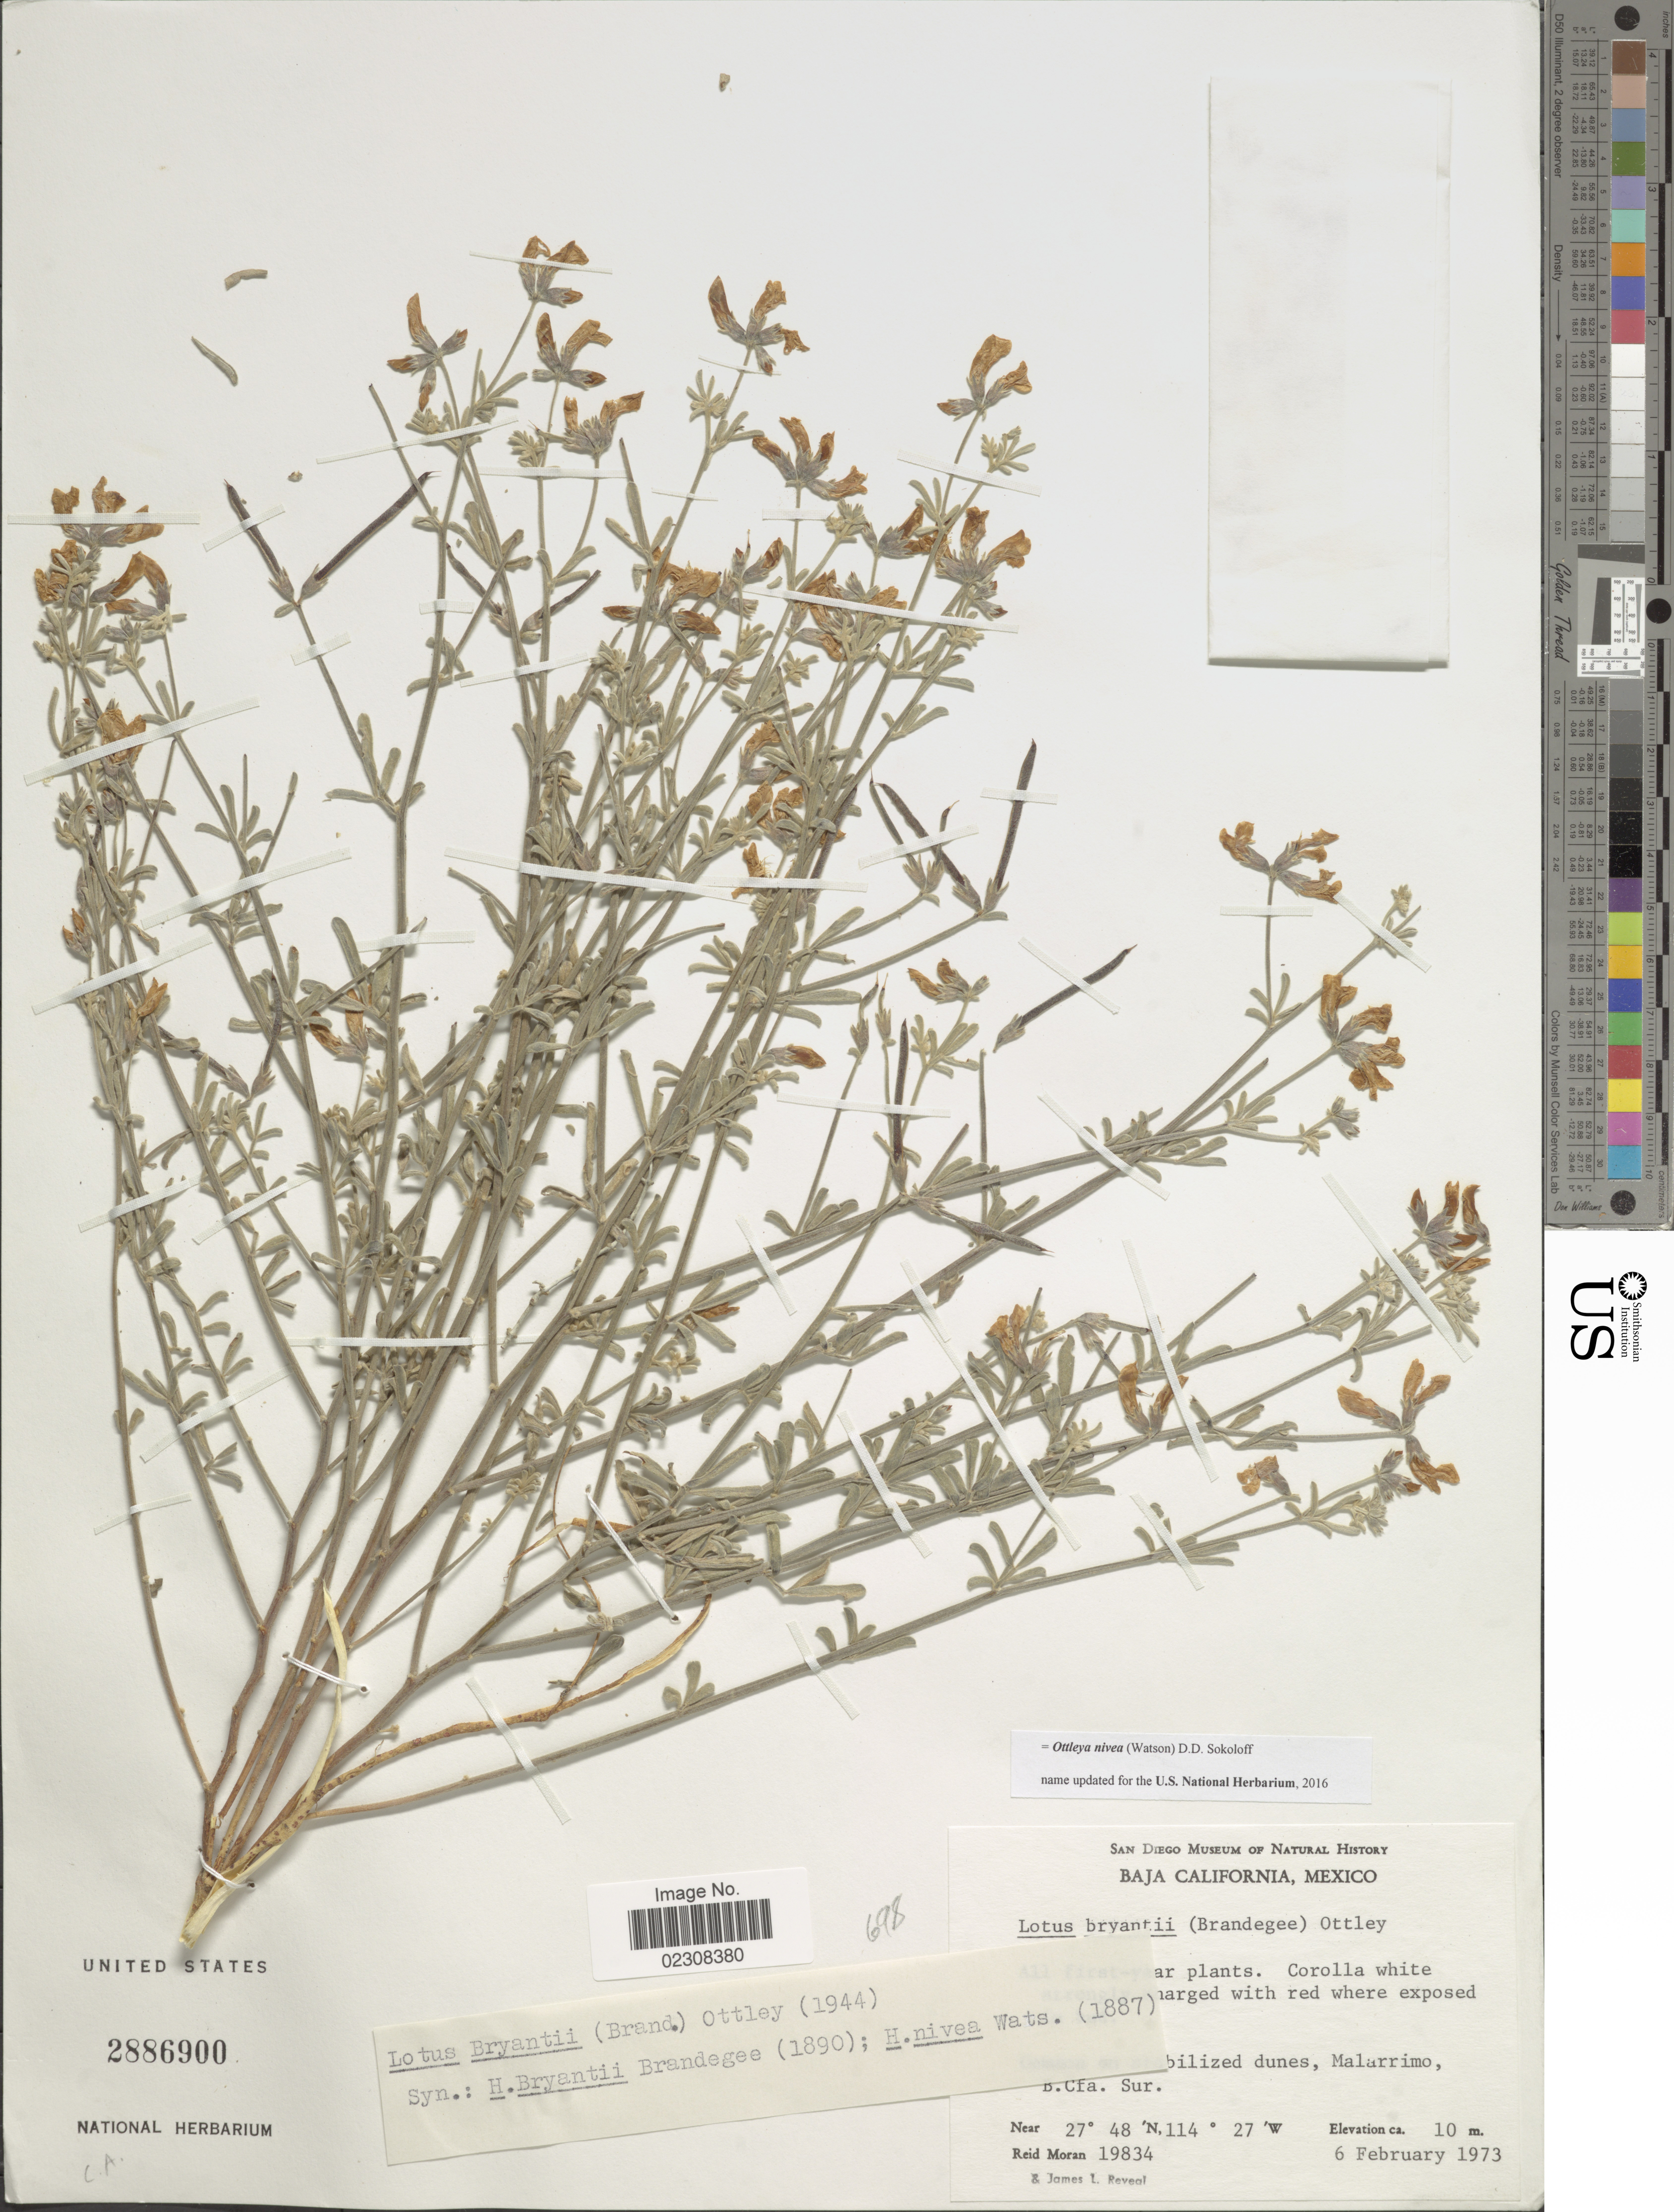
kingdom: Plantae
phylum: Tracheophyta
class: Magnoliopsida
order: Fabales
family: Fabaceae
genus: Ottleya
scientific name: Ottleya nivea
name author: (Watson) D.D. Sokoloff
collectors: R. V. Moran & J. L. Reveal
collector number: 19834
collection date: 1973-02-06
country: Mexico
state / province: Baja California Sur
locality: Baja California, [illegible text] bilized dunes, Malarrimo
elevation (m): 10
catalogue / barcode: US 2886900